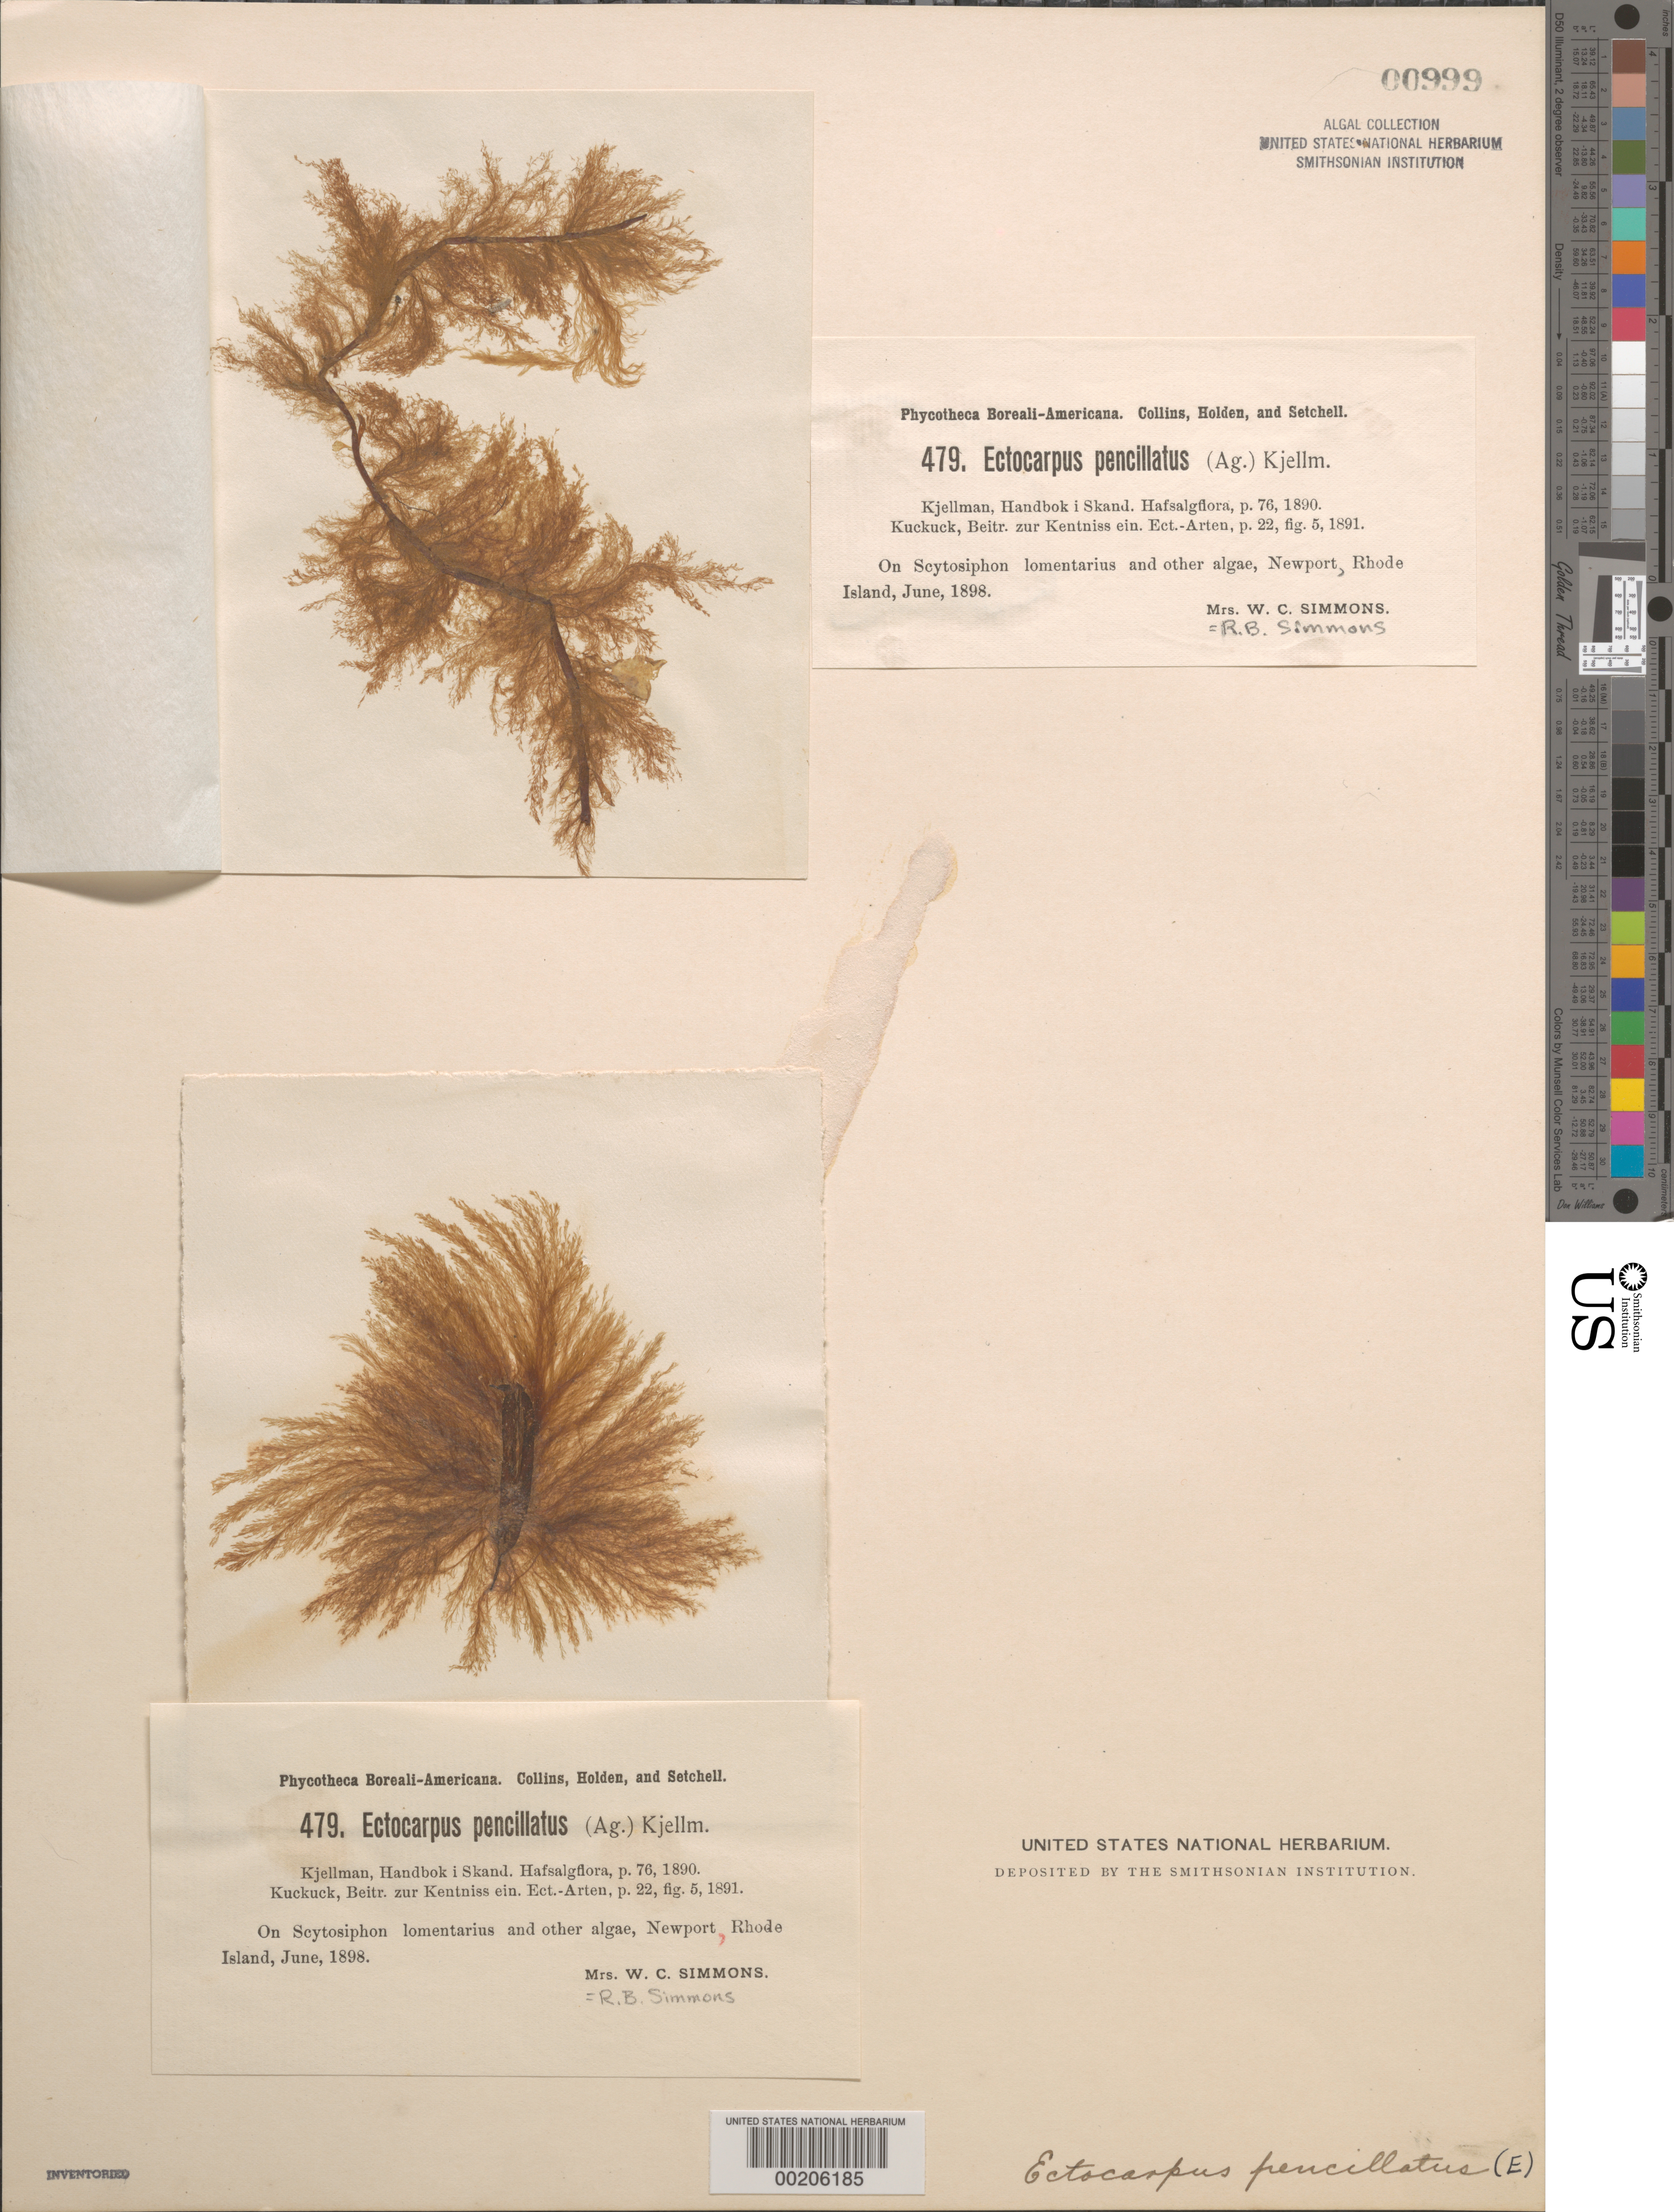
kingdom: Chromista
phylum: Ochrophyta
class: Phaeophyceae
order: Ectocarpales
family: Ectocarpaceae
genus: Ectocarpus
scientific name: Ectocarpus penicillatus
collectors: R. B. Simmons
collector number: PB-A 479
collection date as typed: Jun 1898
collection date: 1898-06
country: United States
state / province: Rhode Island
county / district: Newport County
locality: Newport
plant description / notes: Collins, Holden & Setchell, Phycotheca Boreali-Americana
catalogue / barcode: US 999